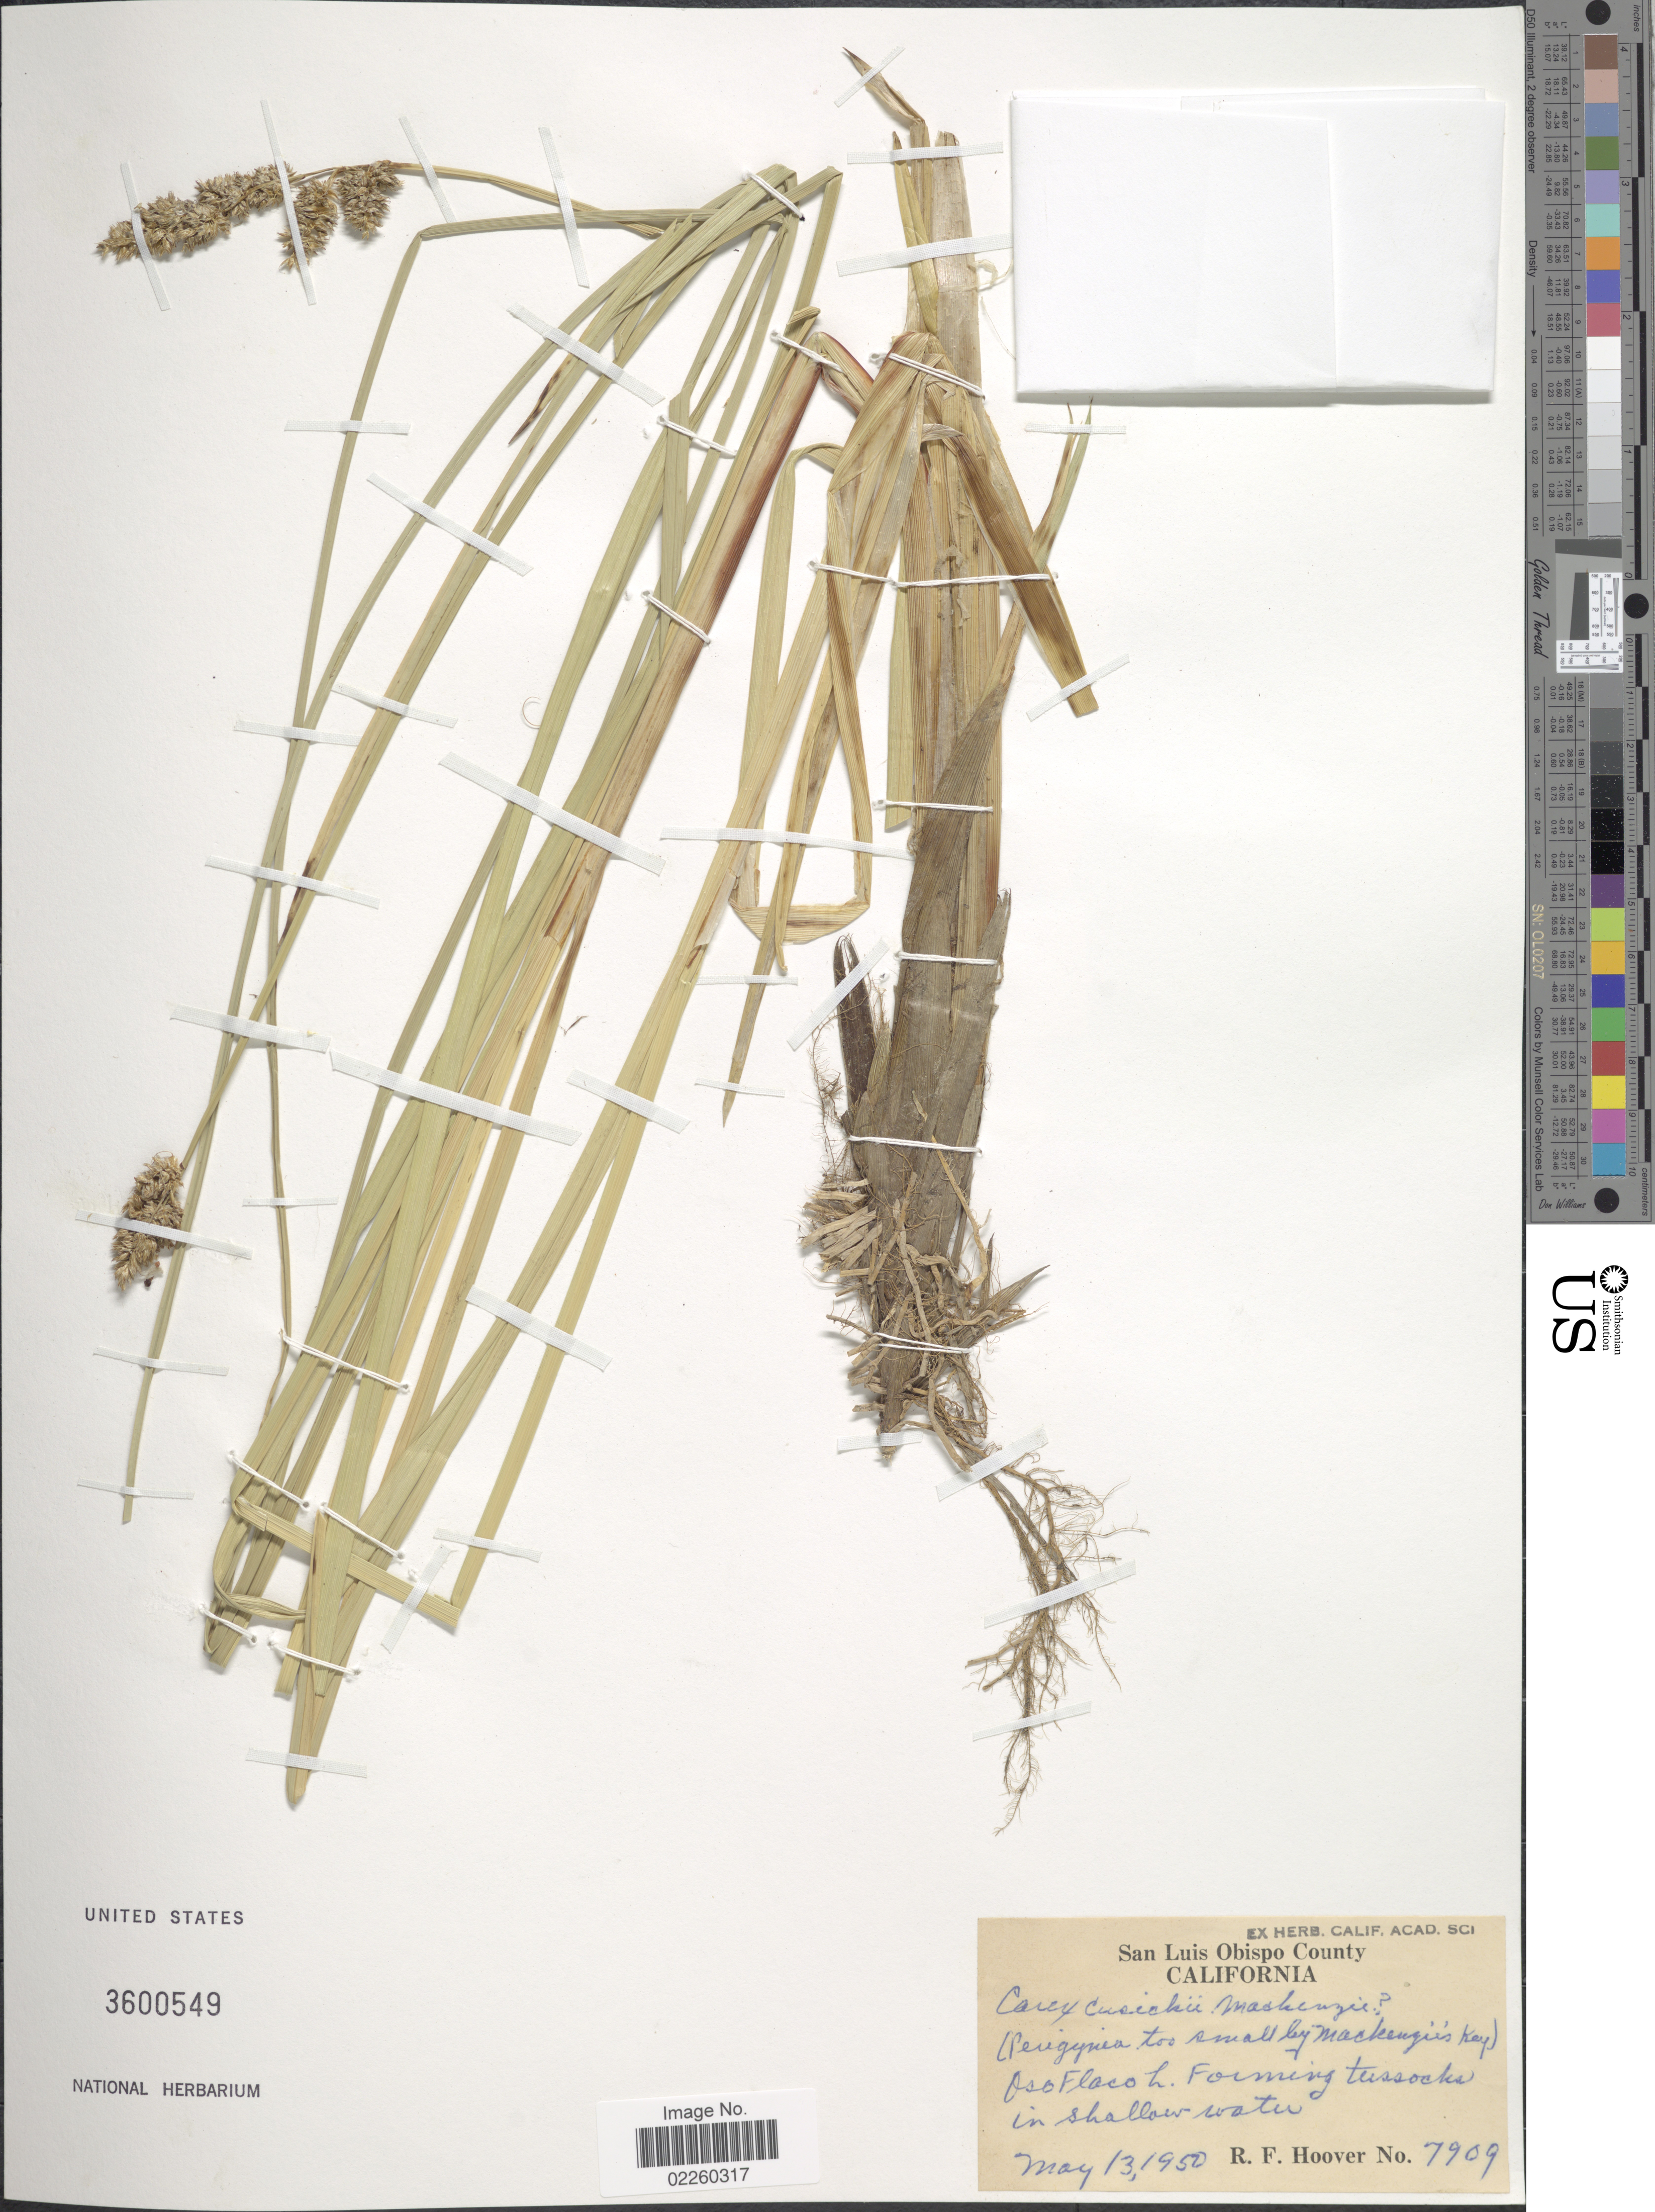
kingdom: Plantae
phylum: Tracheophyta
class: Liliopsida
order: Poales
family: Cyperaceae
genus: Carex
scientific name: Carex cusickii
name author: Mack.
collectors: R. F. Hoover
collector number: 7907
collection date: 1950-05-13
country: United States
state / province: California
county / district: San Luis Obispo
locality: San Luis Obispo County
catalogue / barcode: US 3600549